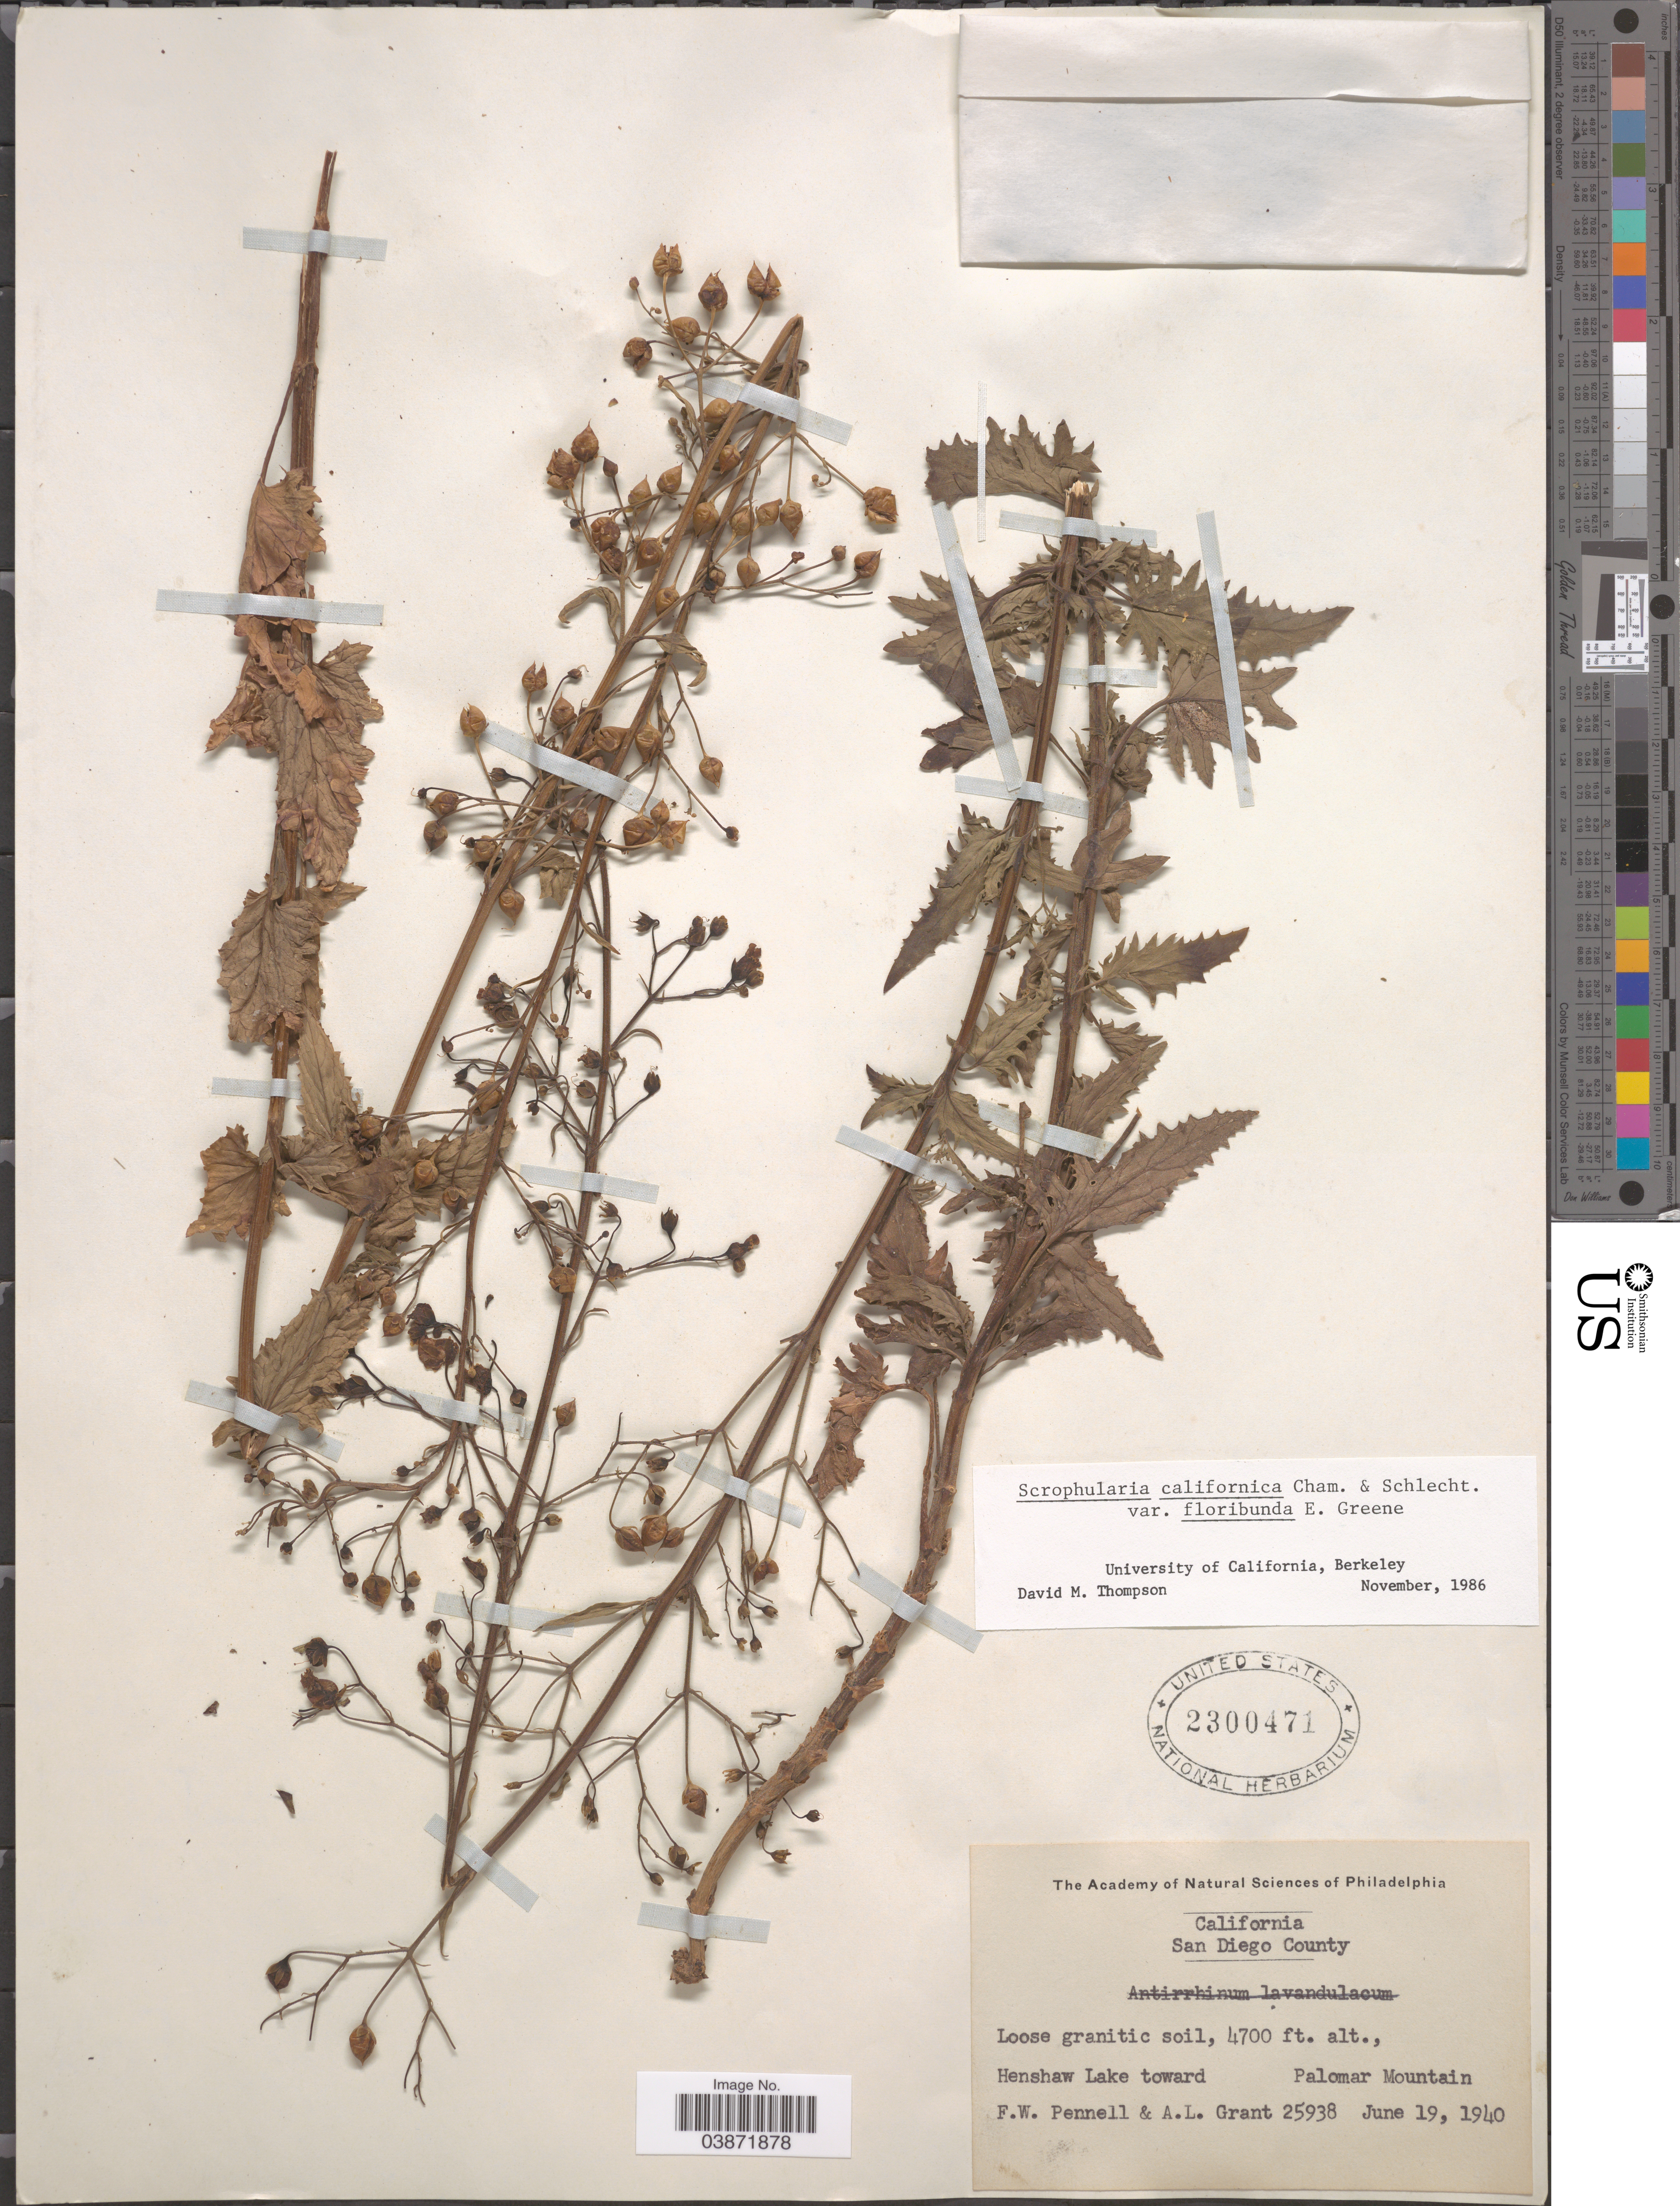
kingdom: Plantae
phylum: Tracheophyta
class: Magnoliopsida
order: Lamiales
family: Scrophulariaceae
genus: Scrophularia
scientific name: Scrophularia californica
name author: Cham. & Schltdl.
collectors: F. W. Pennell & A. L. Grant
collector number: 25938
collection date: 1940-06-19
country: United States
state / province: California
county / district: San Diego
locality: San Diego County. Henshaw Lake toward Palomar Mountain.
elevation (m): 1433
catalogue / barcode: US 2300471